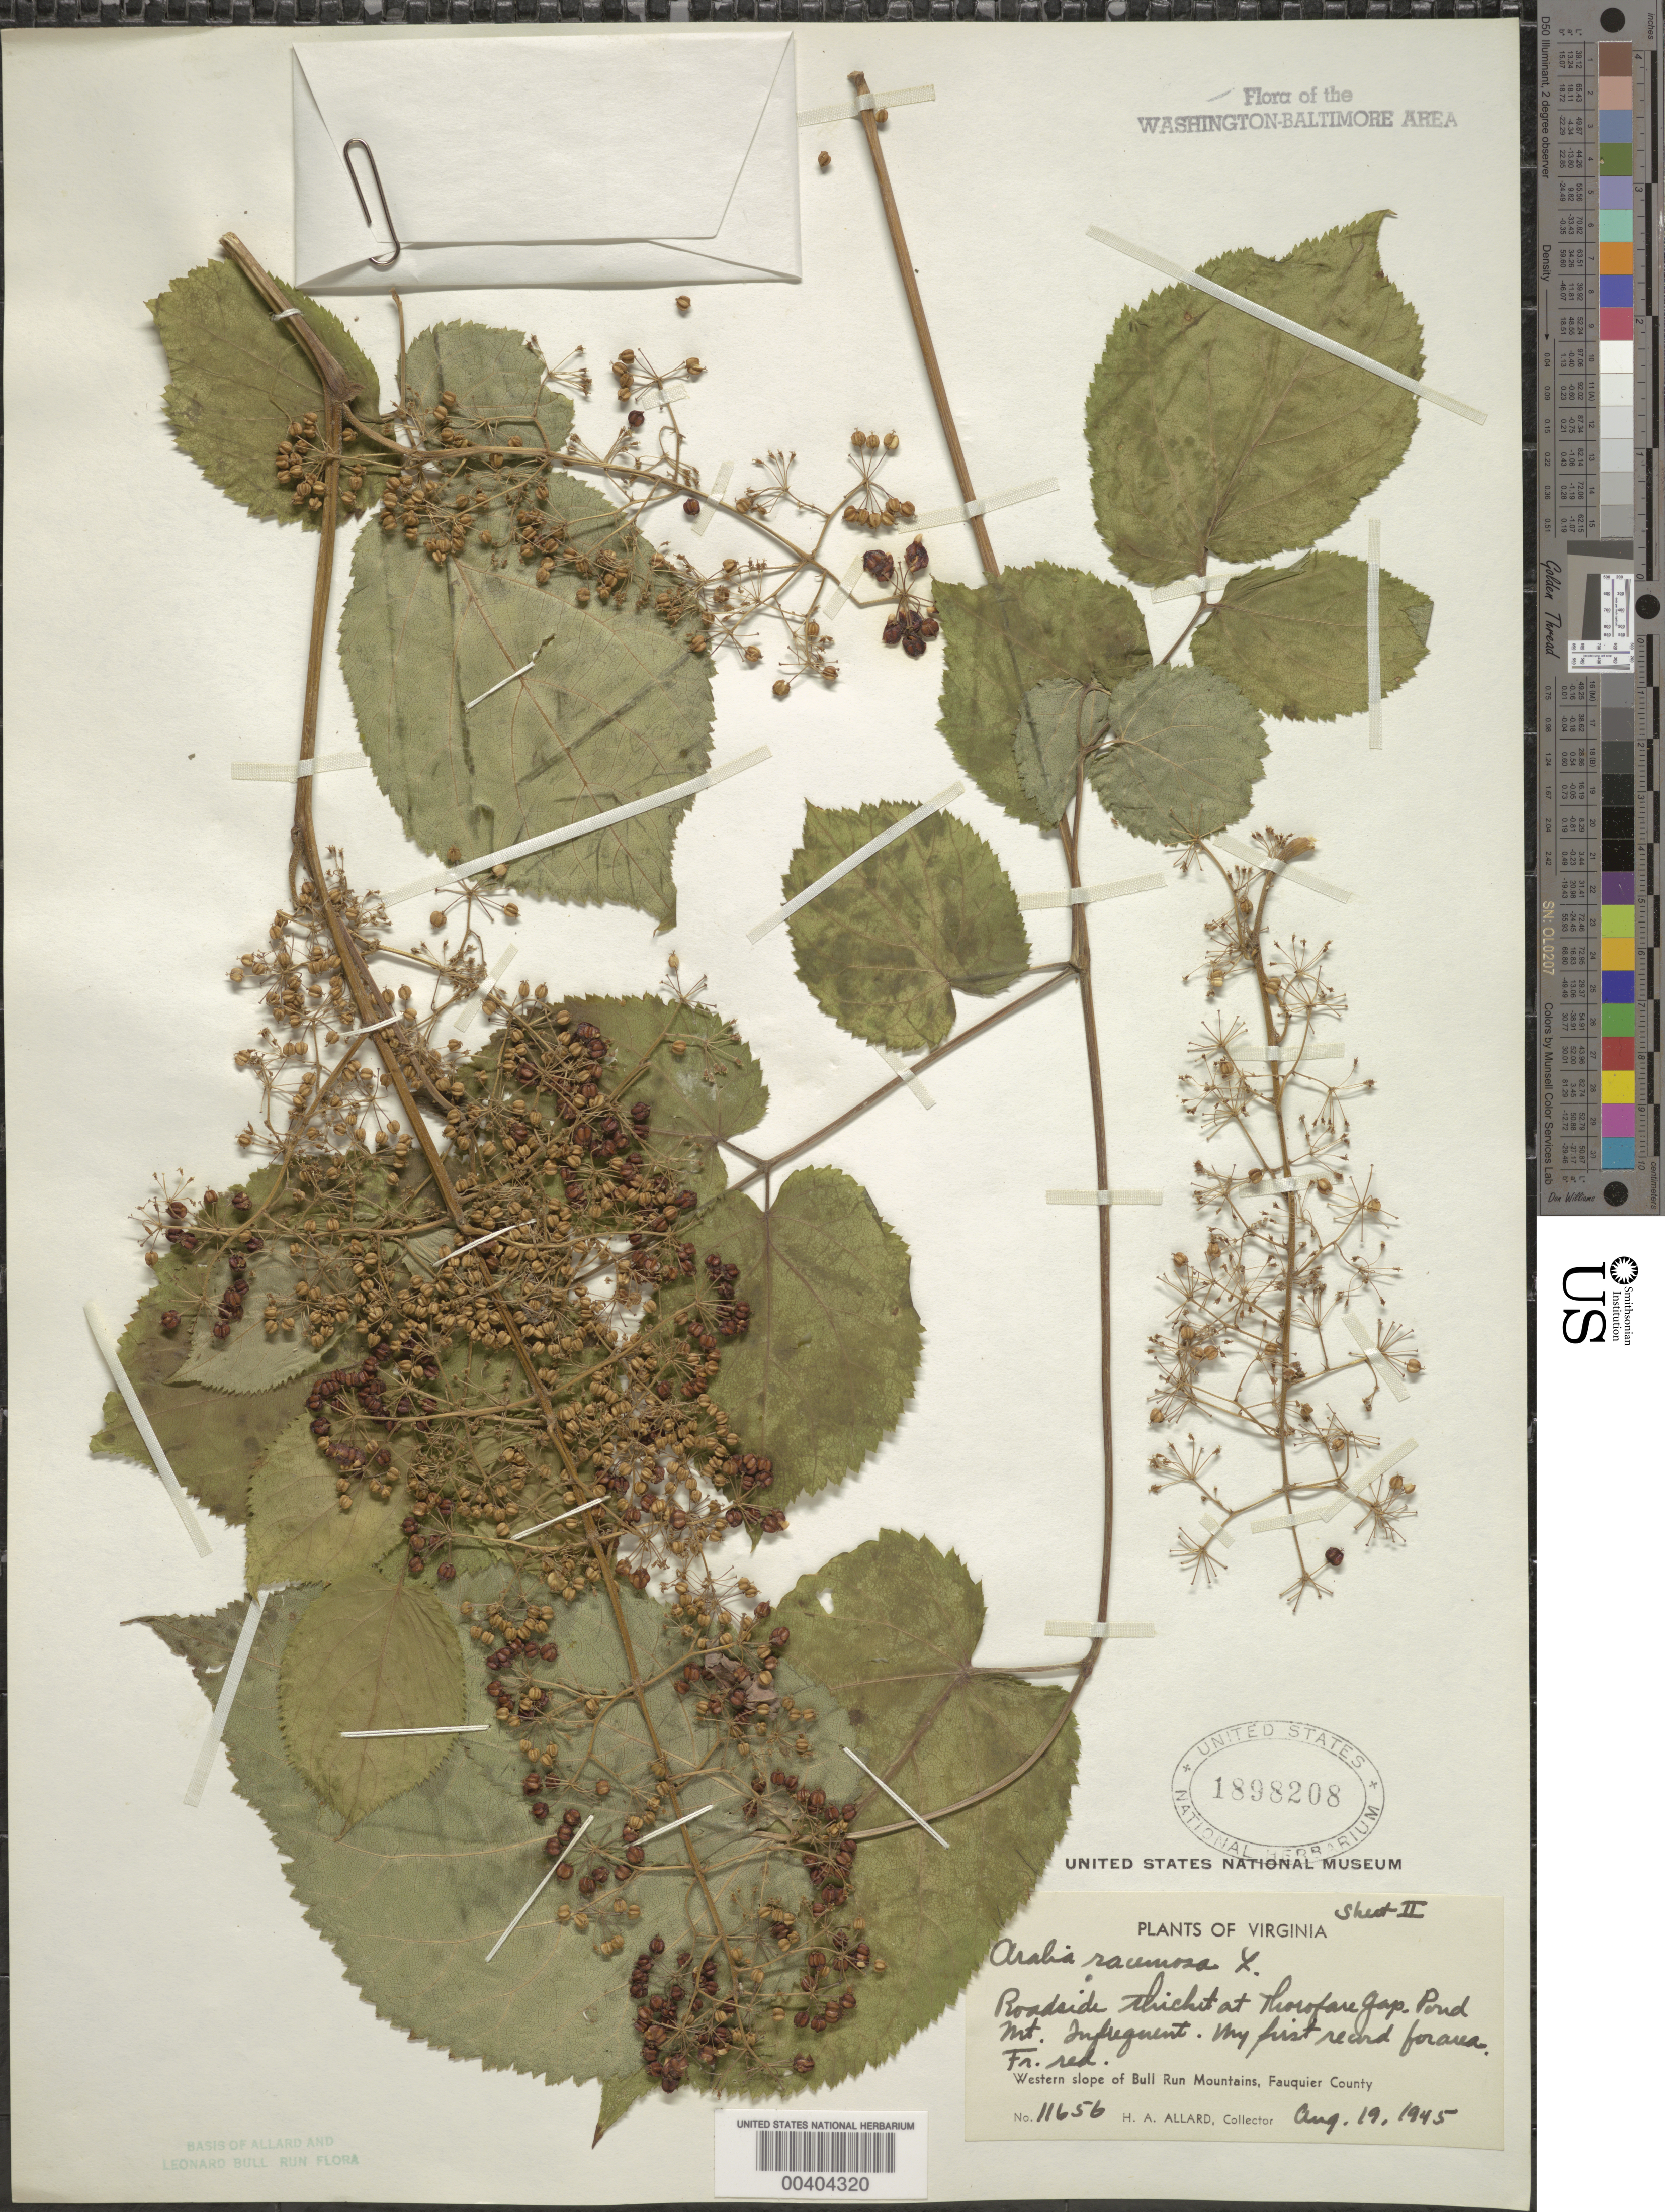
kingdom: Plantae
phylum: Tracheophyta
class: Magnoliopsida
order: Apiales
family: Araliaceae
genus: Aralia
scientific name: Aralia racemosa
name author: L.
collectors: H. A. Allard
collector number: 11656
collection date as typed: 19 Aug 1945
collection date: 1945-08-19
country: United States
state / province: Virginia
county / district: Fauquier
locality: Thorofare Gap, Pond Mountain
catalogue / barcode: US 1898208